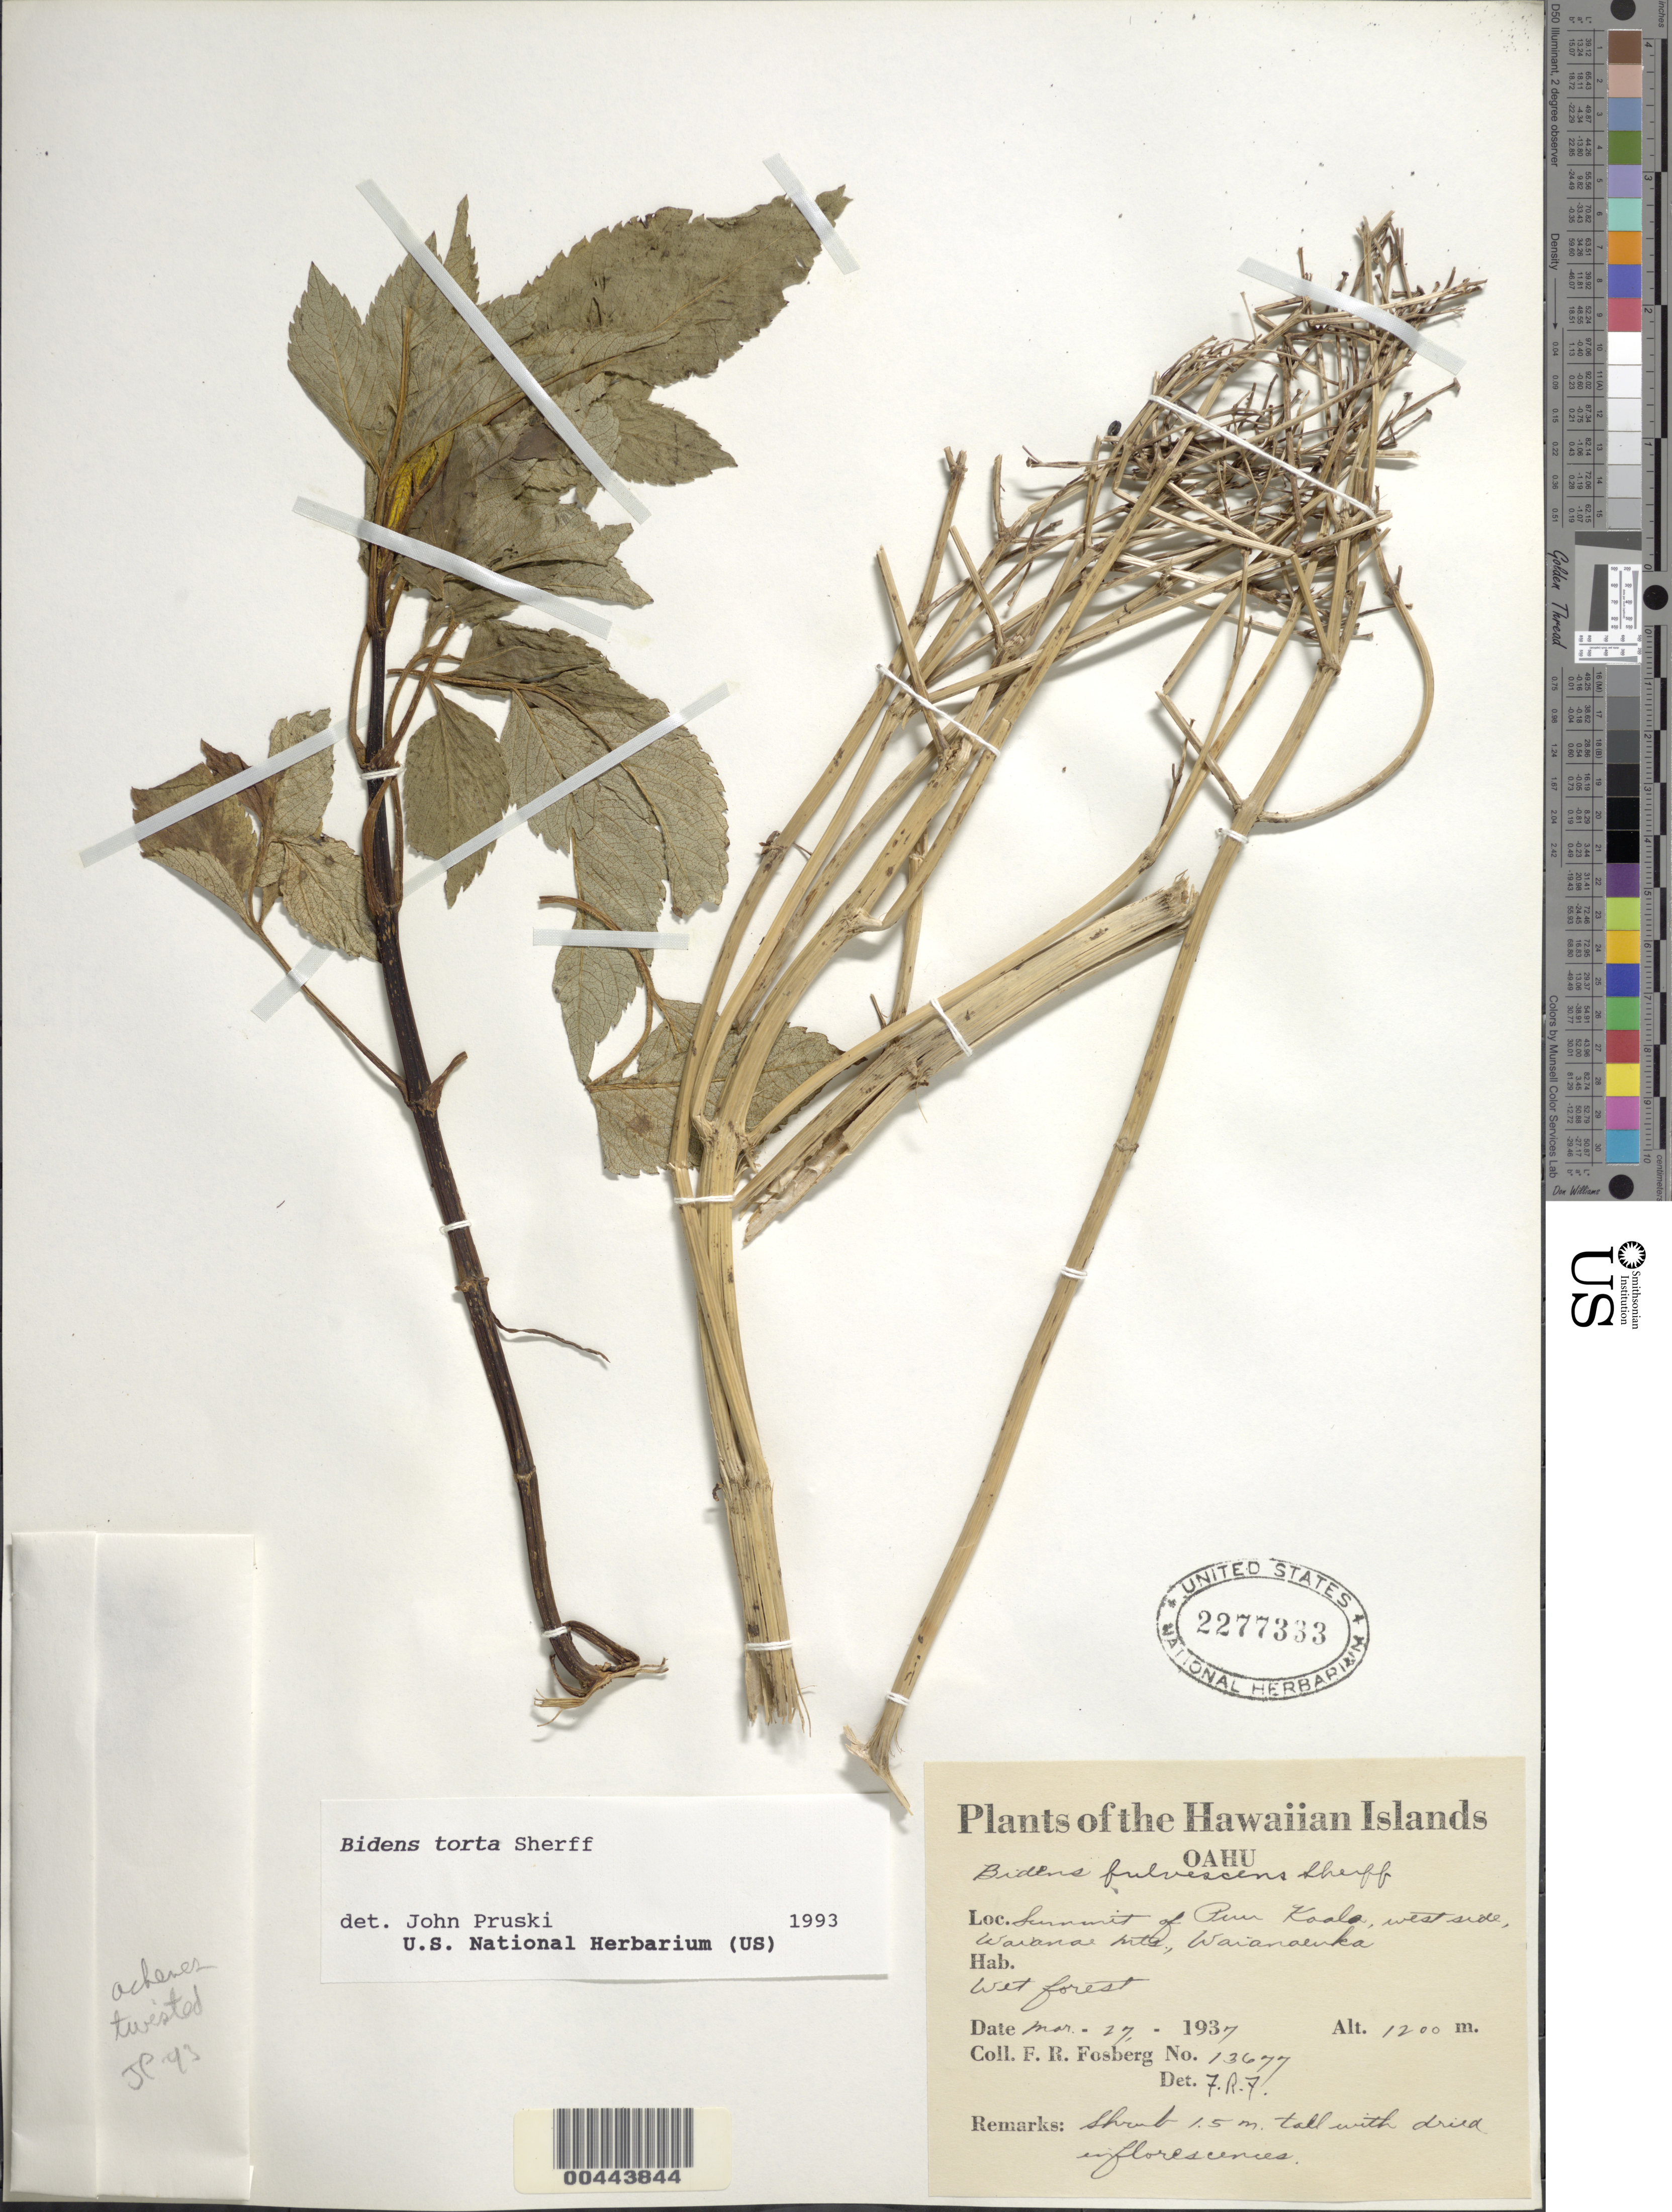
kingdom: Plantae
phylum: Tracheophyta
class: Magnoliopsida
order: Asterales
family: Asteraceae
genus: Bidens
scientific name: Bidens torta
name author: Sherff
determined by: Pruski, J. F.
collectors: F. R. Fosberg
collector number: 13677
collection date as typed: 27 Mar 1937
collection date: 1937-03-27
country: United States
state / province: Hawaii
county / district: Honolulu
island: Oahu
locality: Summit of Puu Kaala, W side, Waianae Mountains, Waianaeuka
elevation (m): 1200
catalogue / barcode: US 2277333